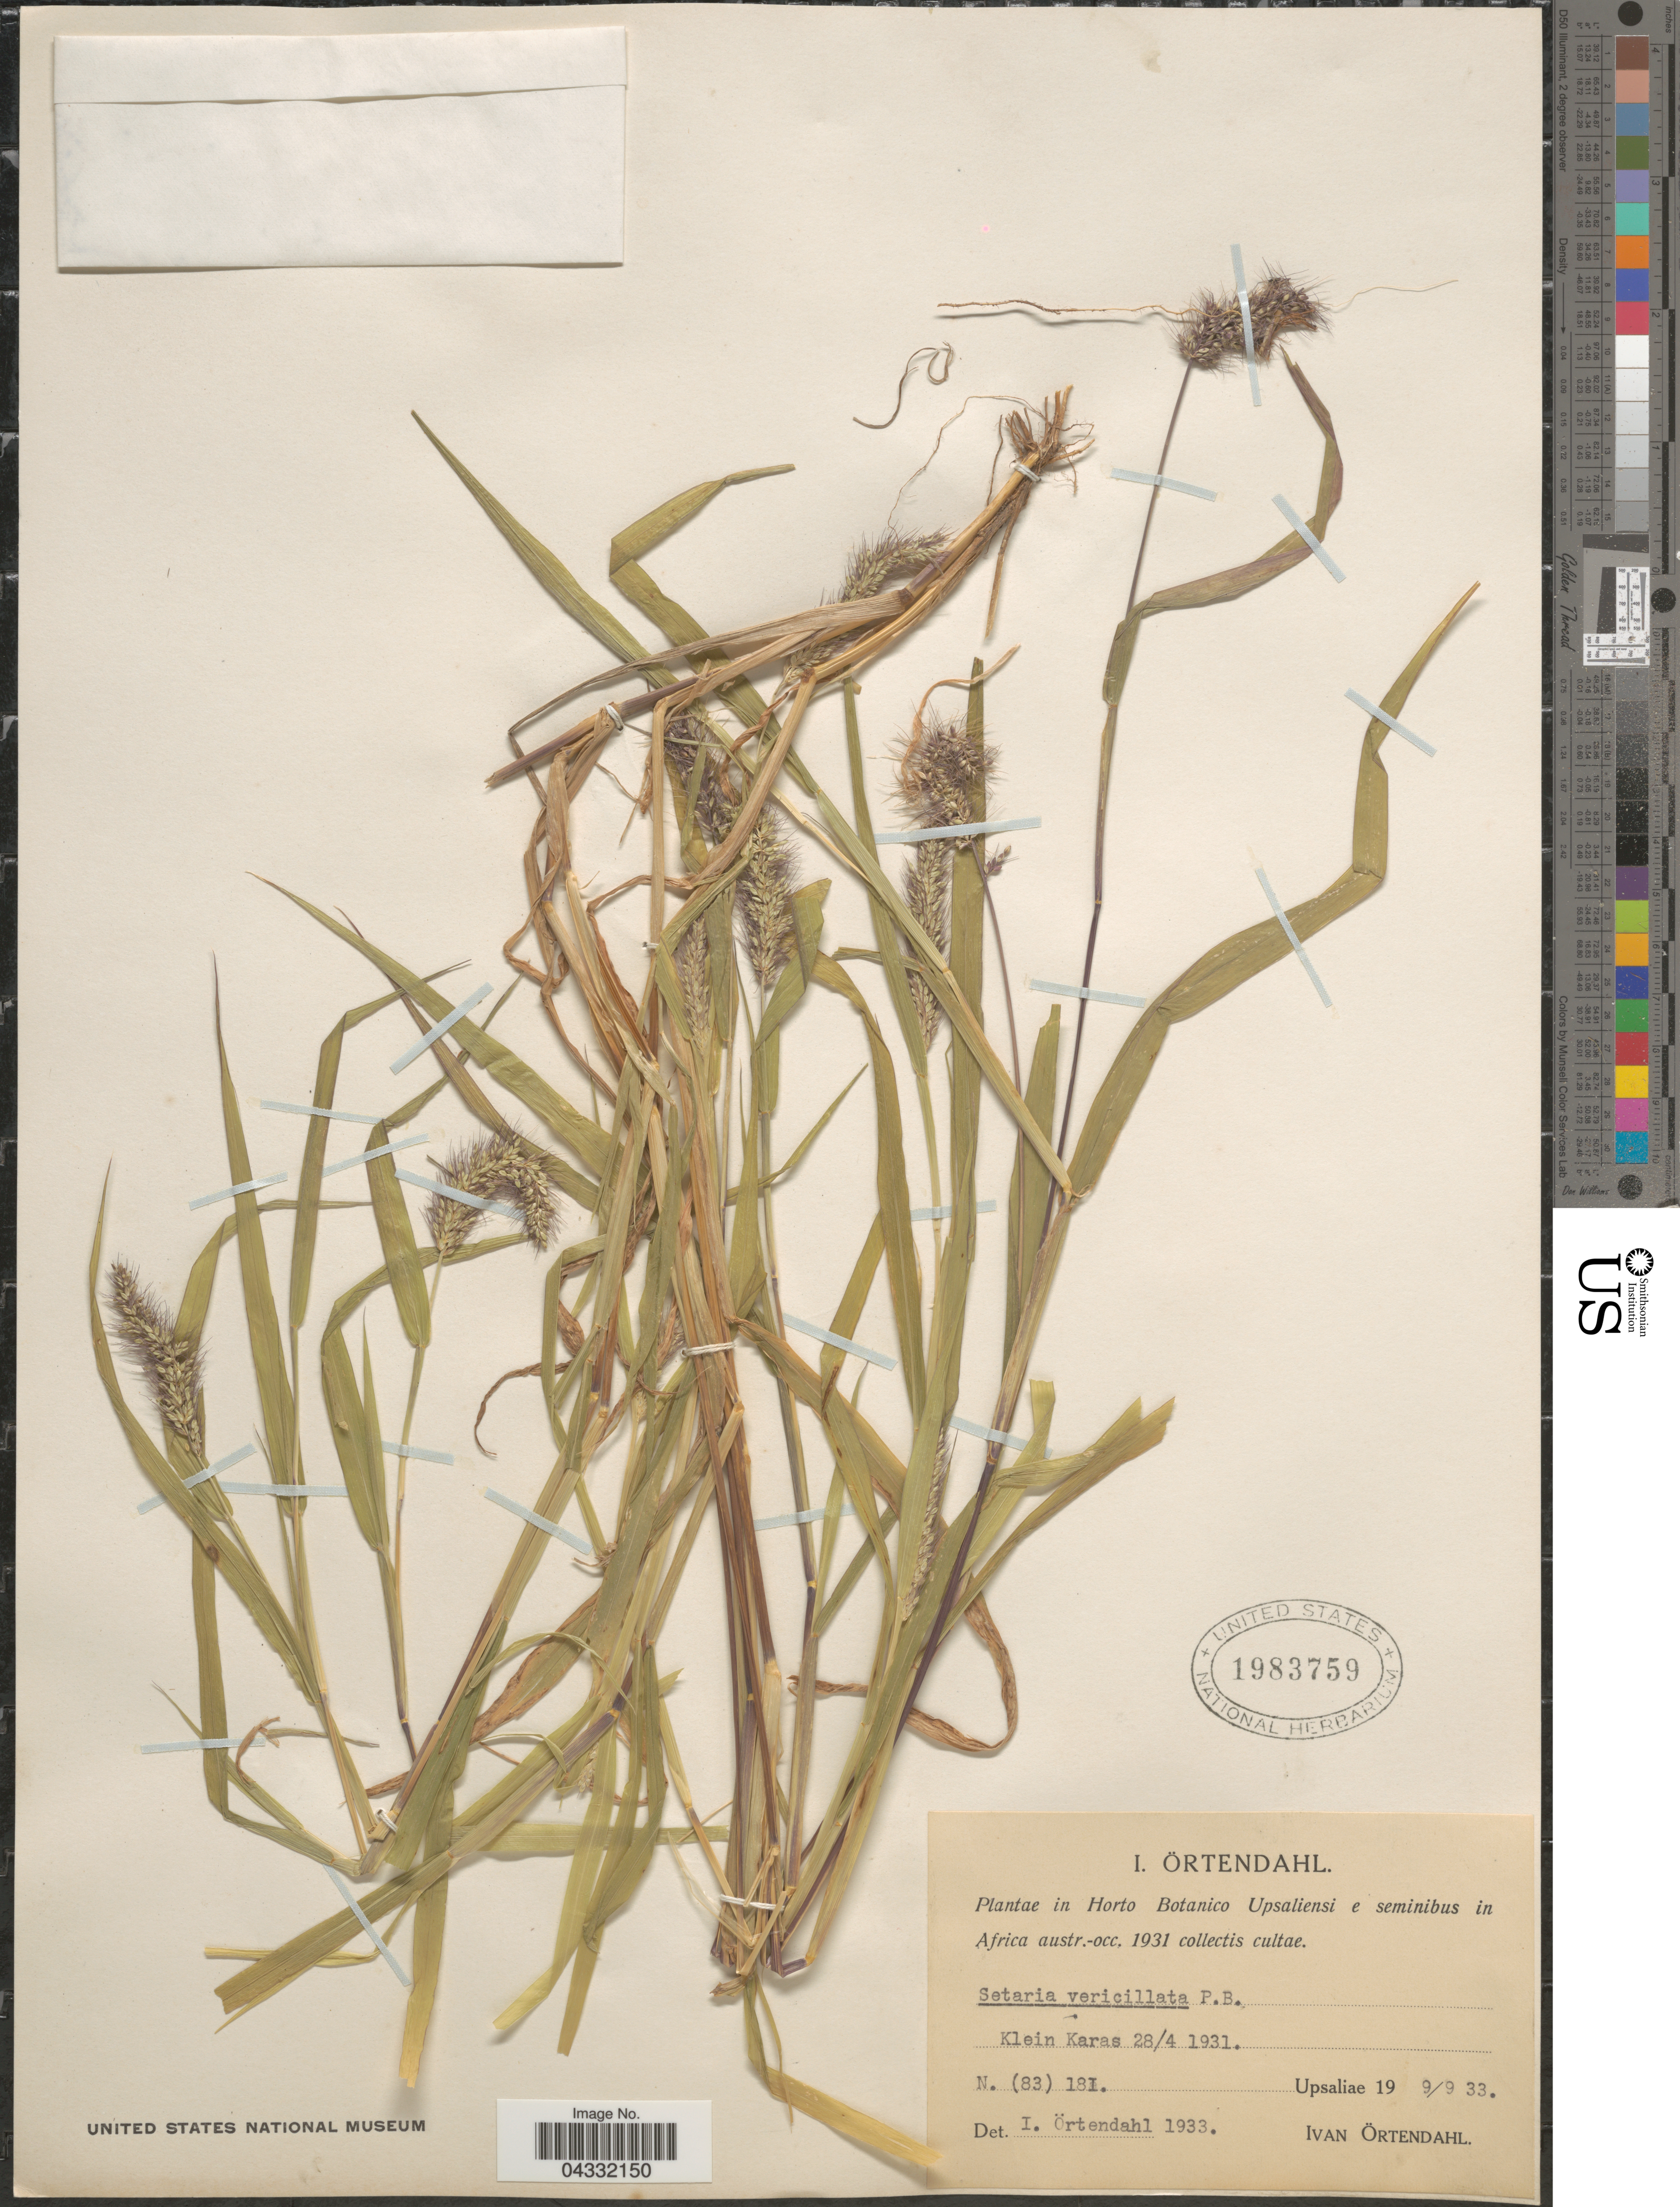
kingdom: Plantae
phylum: Tracheophyta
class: Liliopsida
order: Poales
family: Poaceae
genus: Setaria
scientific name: Setaria verticillata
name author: (L.) P. Beauv.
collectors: I. Ortendahl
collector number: (83) 181?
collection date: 1931-04-28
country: Sweden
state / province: Uppsala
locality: Horto Botanico Upsaliensi e seminibus in Africa austr.-occ. 1931. Klein Karas.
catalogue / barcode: US 1983759